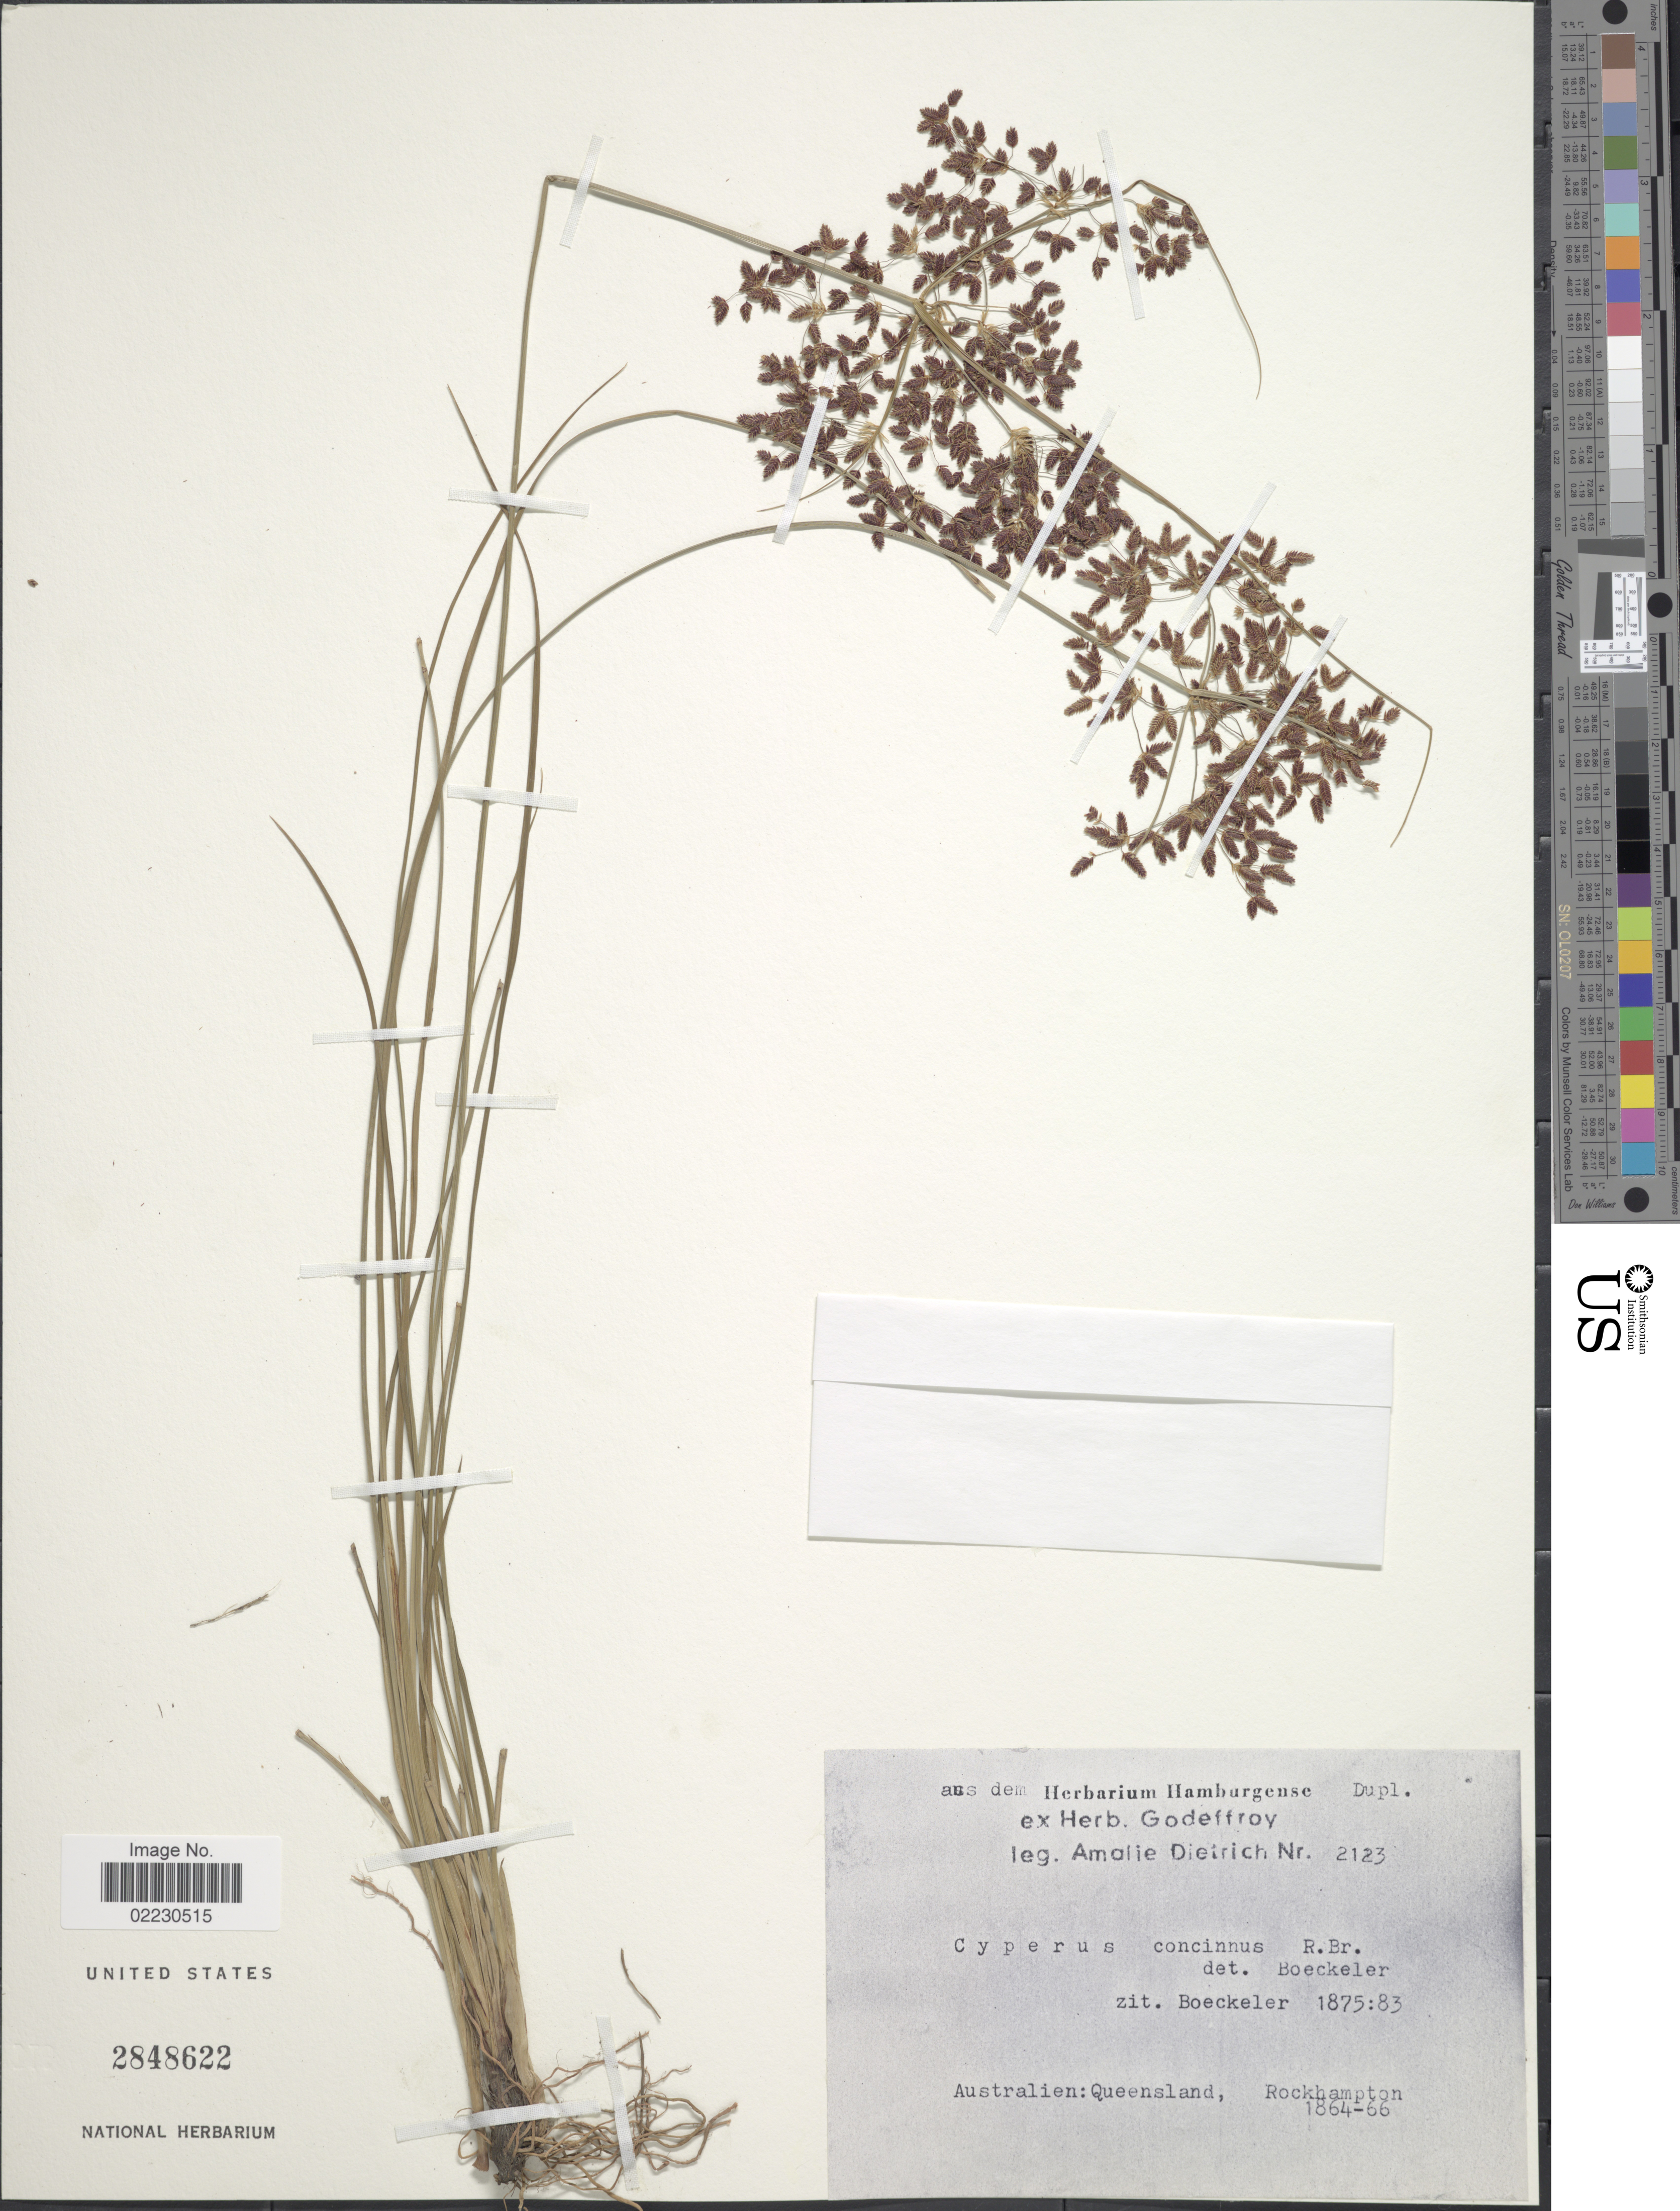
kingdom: Plantae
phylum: Tracheophyta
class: Liliopsida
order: Poales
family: Cyperaceae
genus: Cyperus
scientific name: Cyperus concinnus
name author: R. Br.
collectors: A. Dietrich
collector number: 2123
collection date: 1864/1866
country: Australia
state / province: Queensland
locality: Rockhampton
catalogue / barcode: US 2848622